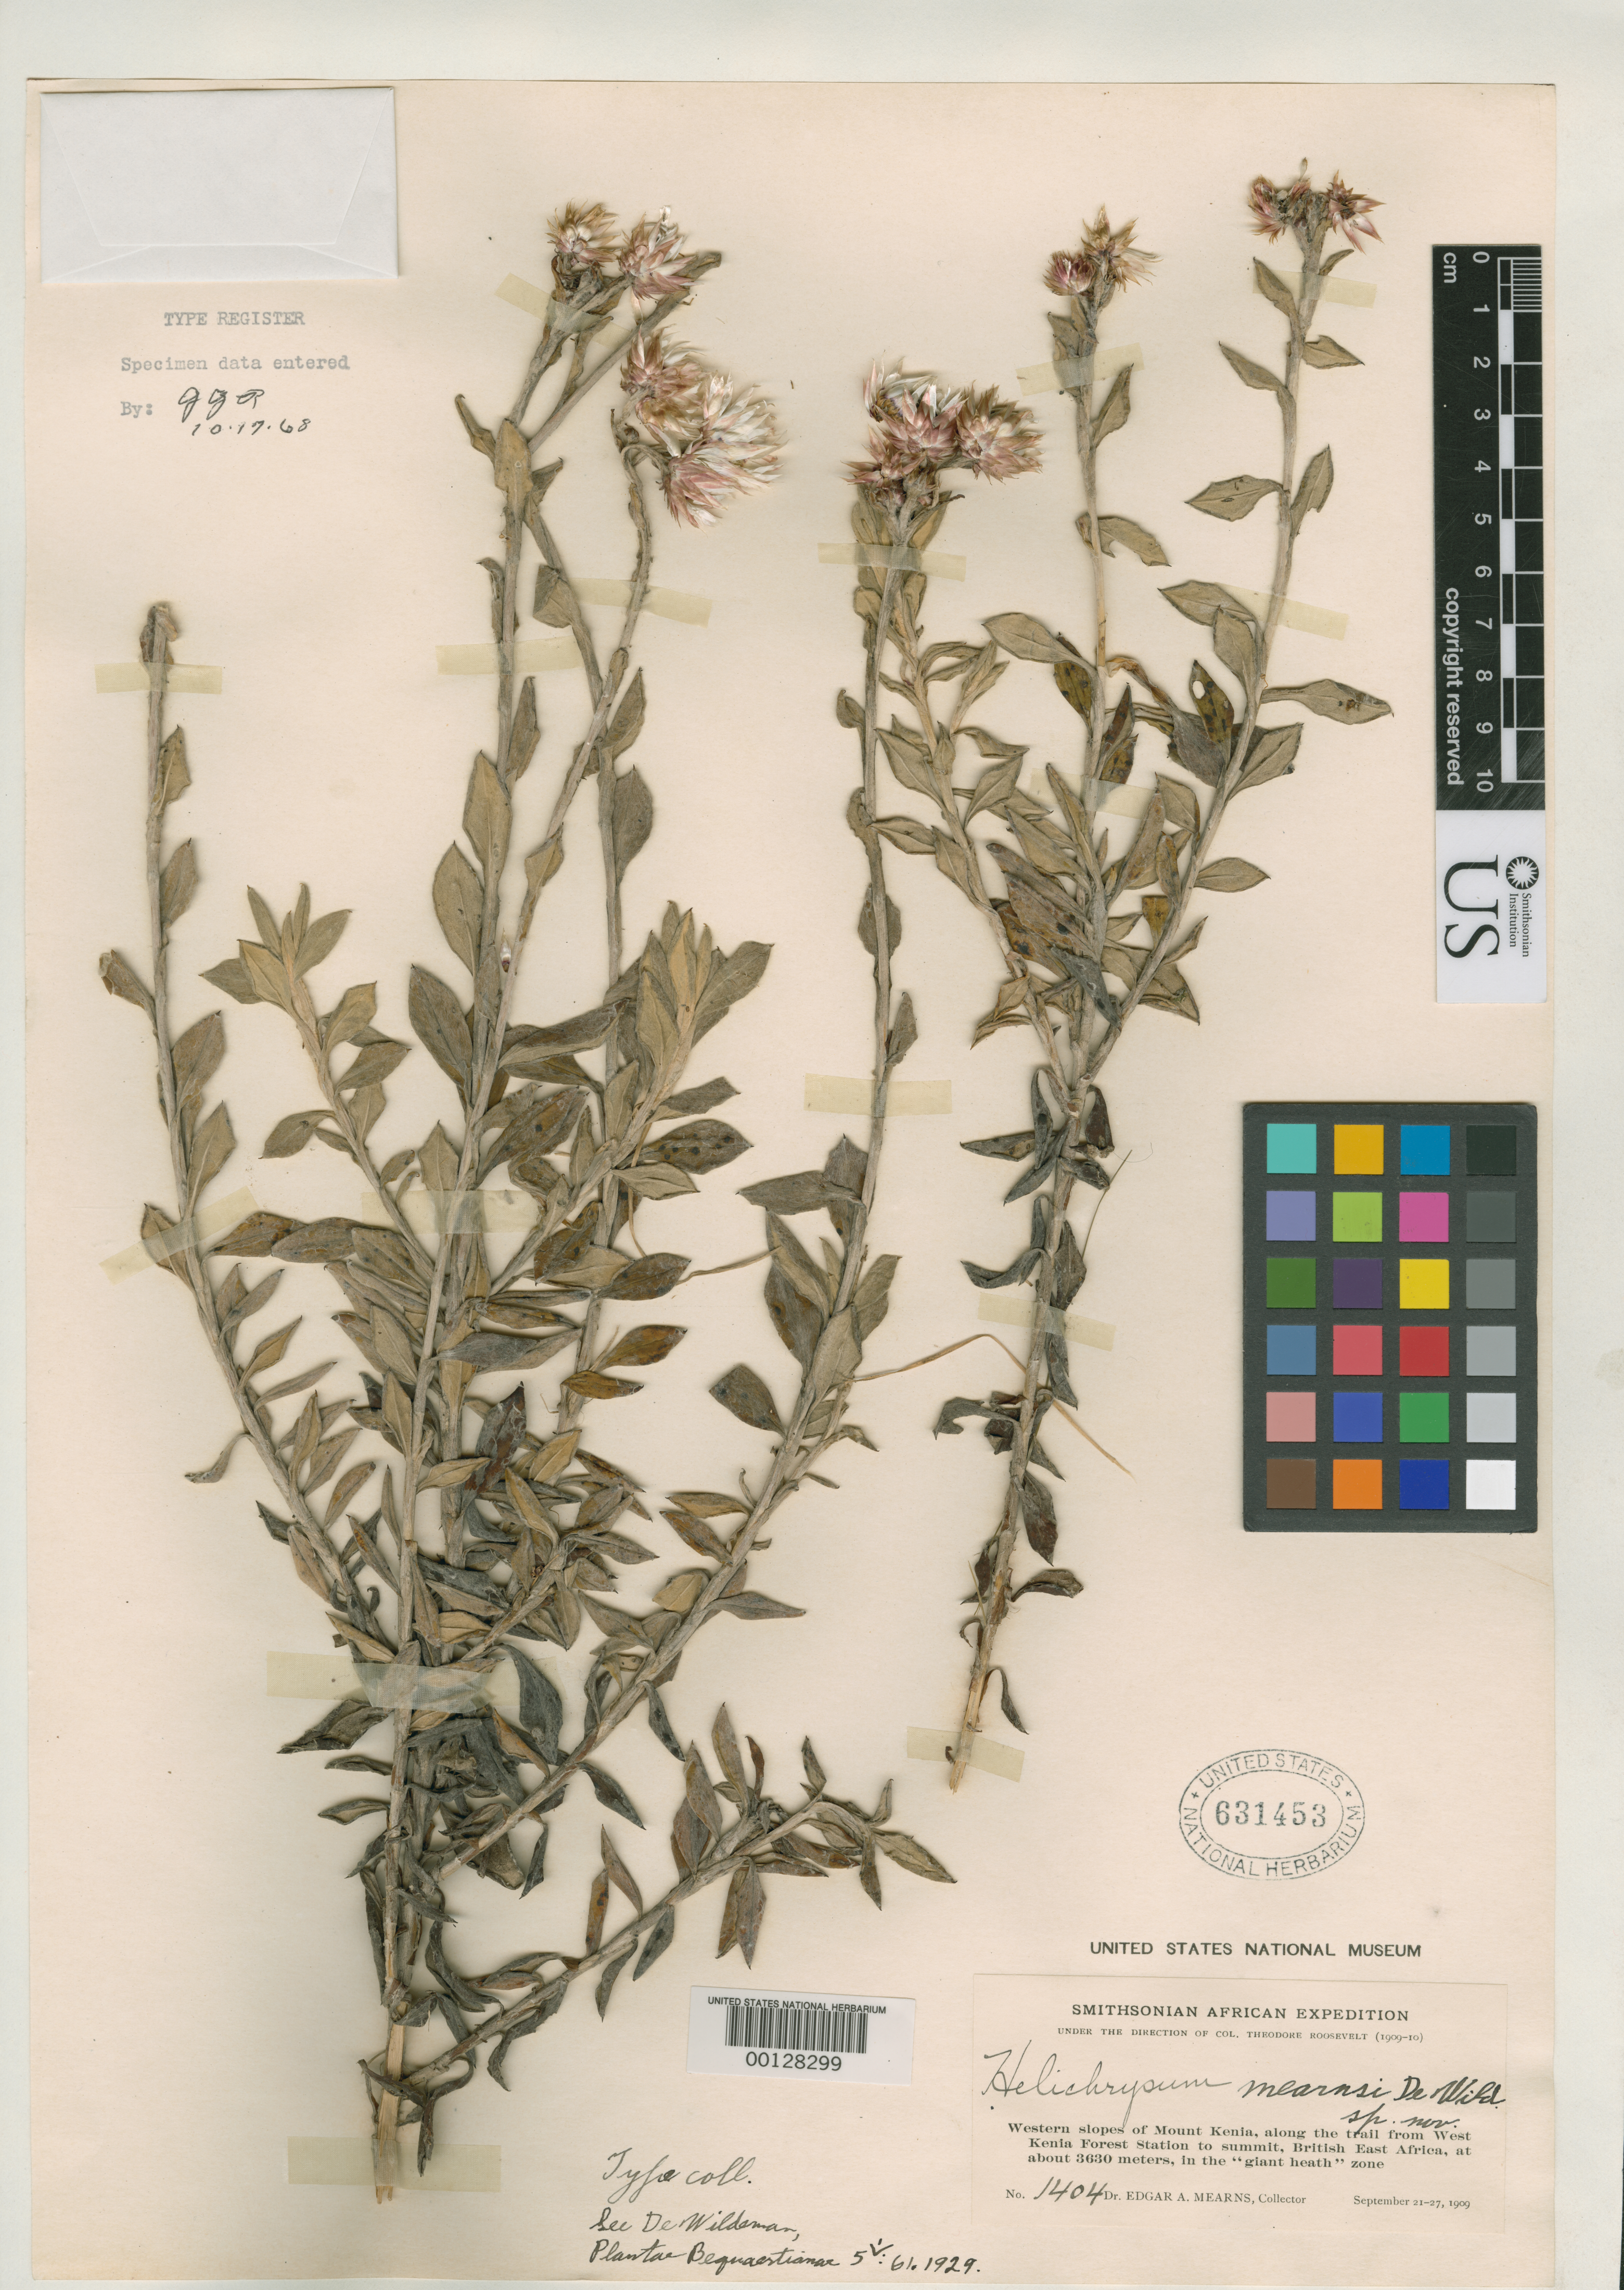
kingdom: Plantae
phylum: Tracheophyta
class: Magnoliopsida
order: Asterales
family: Asteraceae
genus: Helichrysum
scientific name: Helichrysum mearnsii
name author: De Wild.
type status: Syntype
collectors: E. A. Mearns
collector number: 1404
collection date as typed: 21 Sep 1909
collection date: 1909-09-21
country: Kenya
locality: Western slopes of Mt. Kenya, along trail from West Kenia Forest Station to summit.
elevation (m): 3630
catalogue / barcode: US 631453